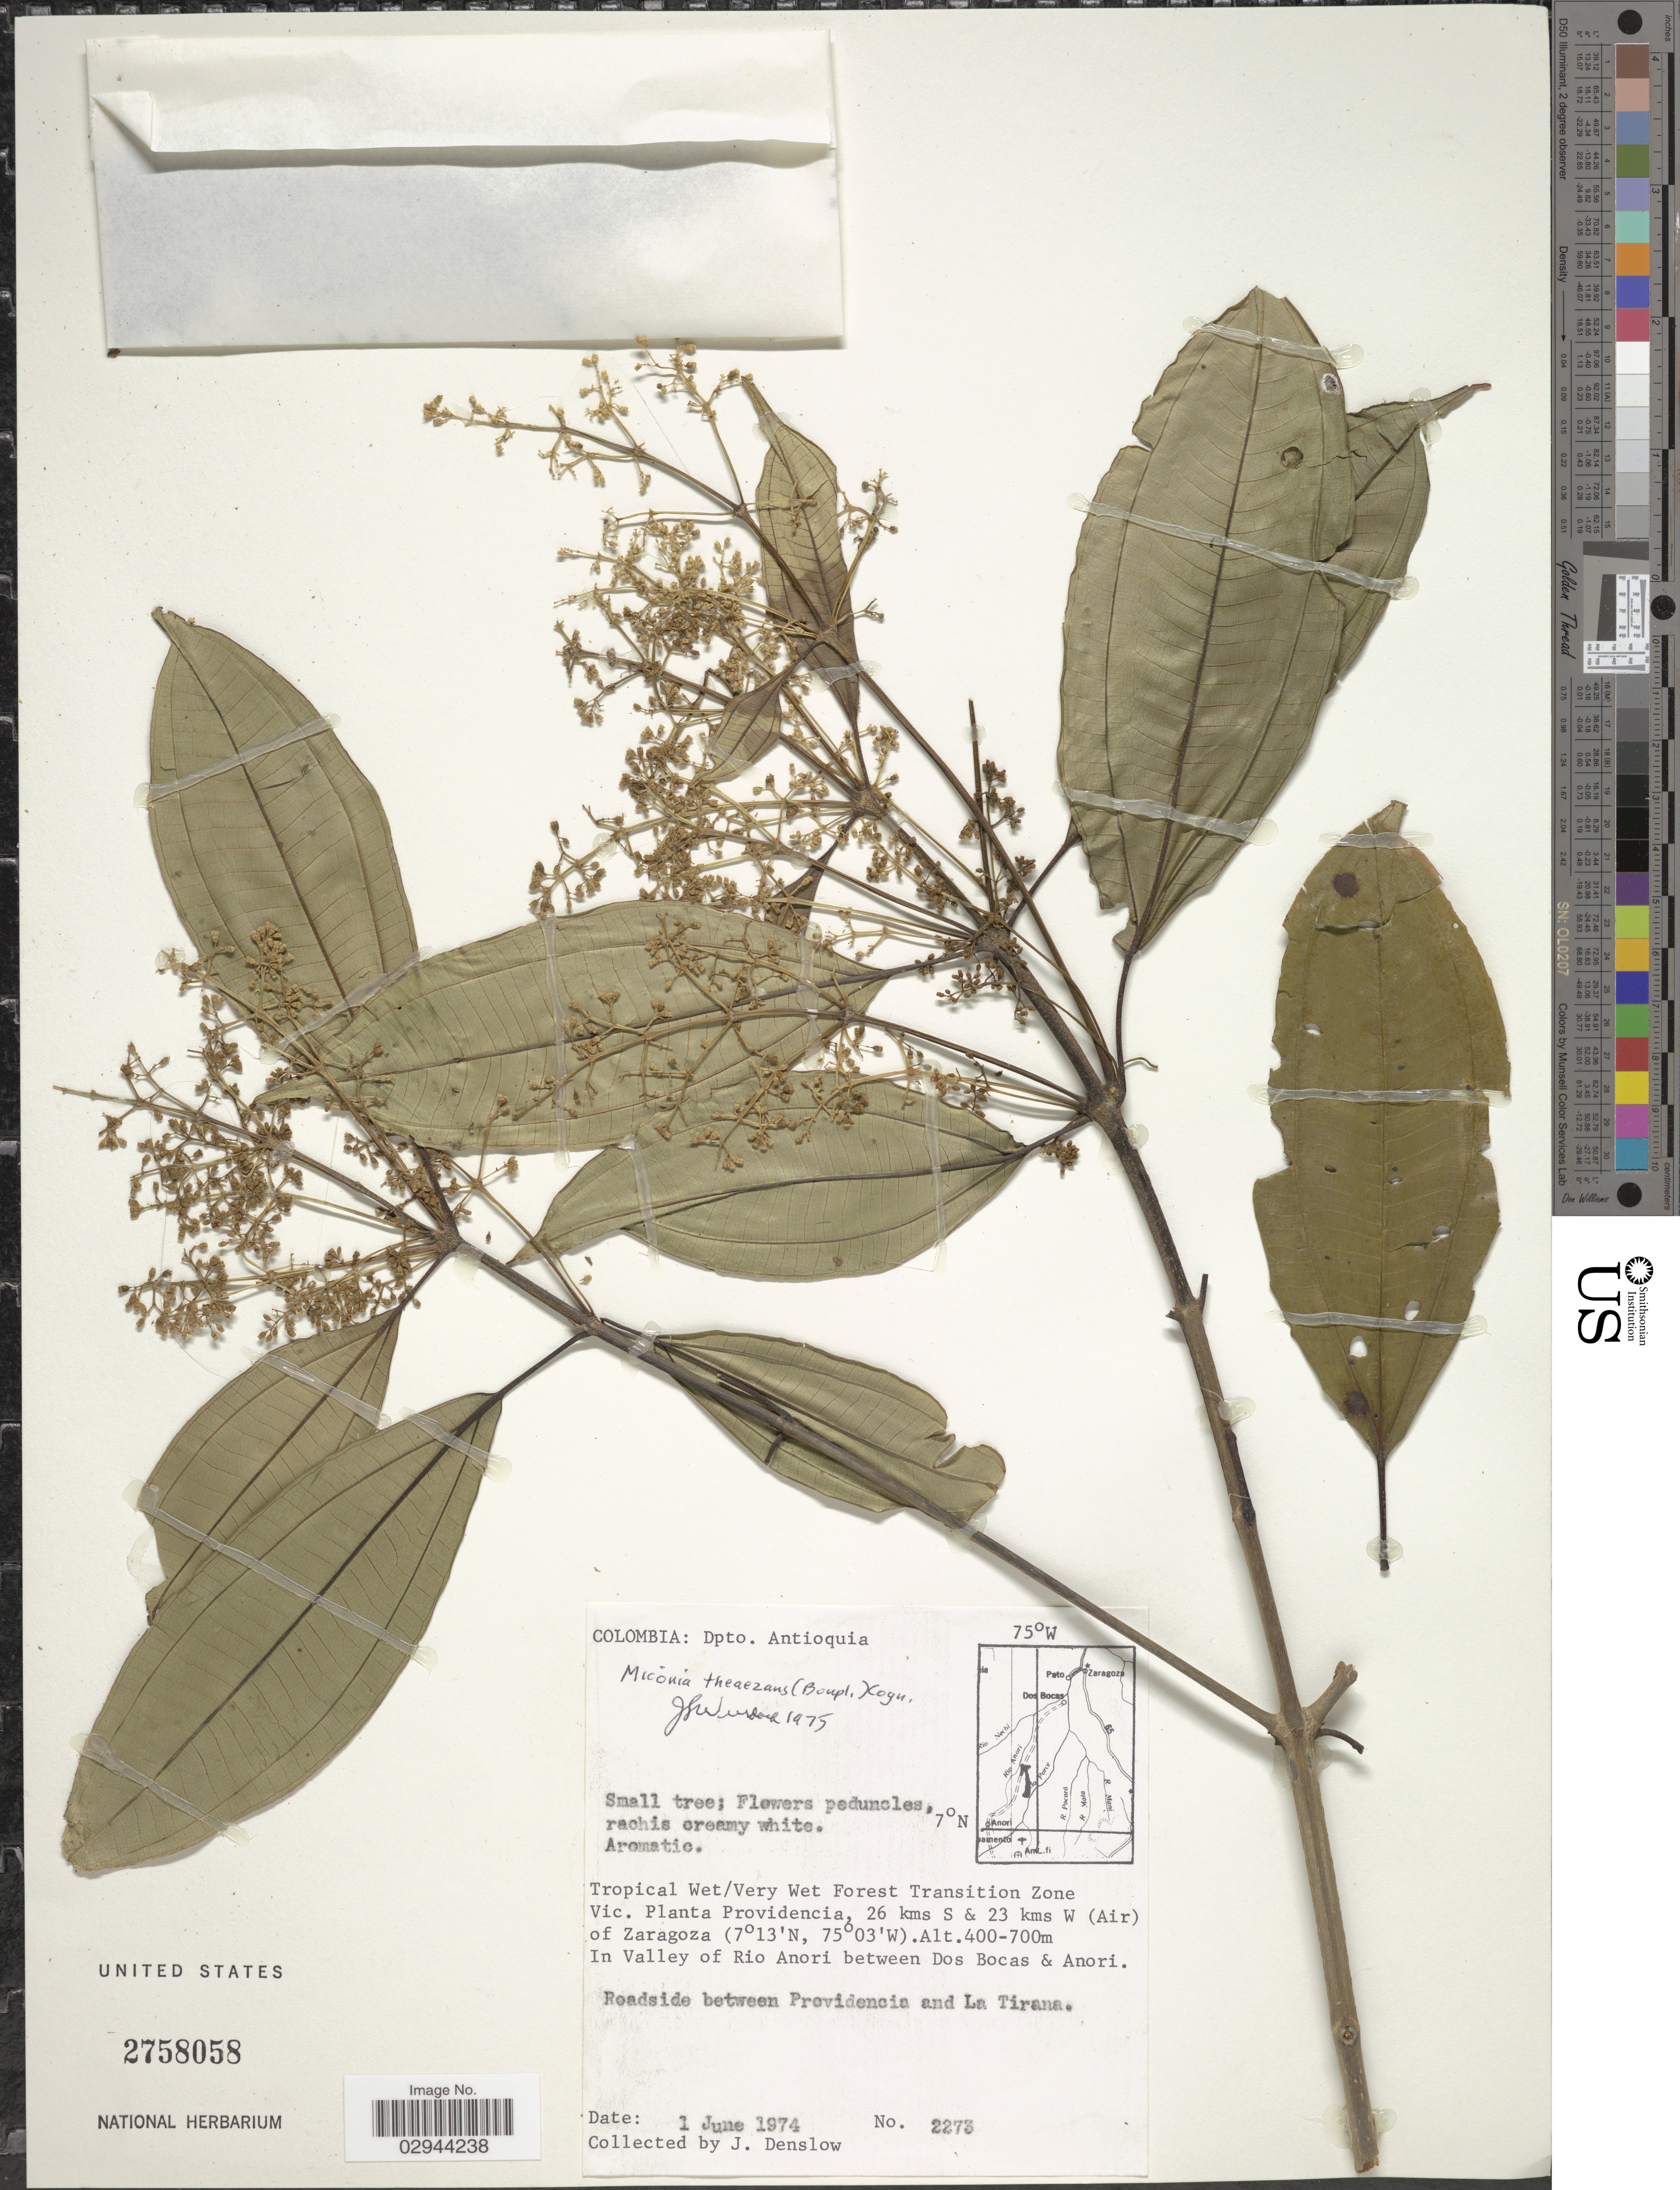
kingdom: Plantae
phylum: Tracheophyta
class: Magnoliopsida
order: Myrtales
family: Melastomataceae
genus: Miconia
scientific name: Miconia theizans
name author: (Bonpl.) Cogn.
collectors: J. Denslow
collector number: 2273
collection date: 1974-06-01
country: Colombia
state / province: Antioquia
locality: Dpto. Antioquia, Tropical Wet/Very Wet Forest Transition Zone Vic. Planta Providencia, 26 kms S & 23 kms W (Air) of Zaragoza), In valley of Rio Anori between Dos Bocas & Anori, Roadside between Providencia and La Tirana.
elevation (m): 400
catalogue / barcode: US 2758058